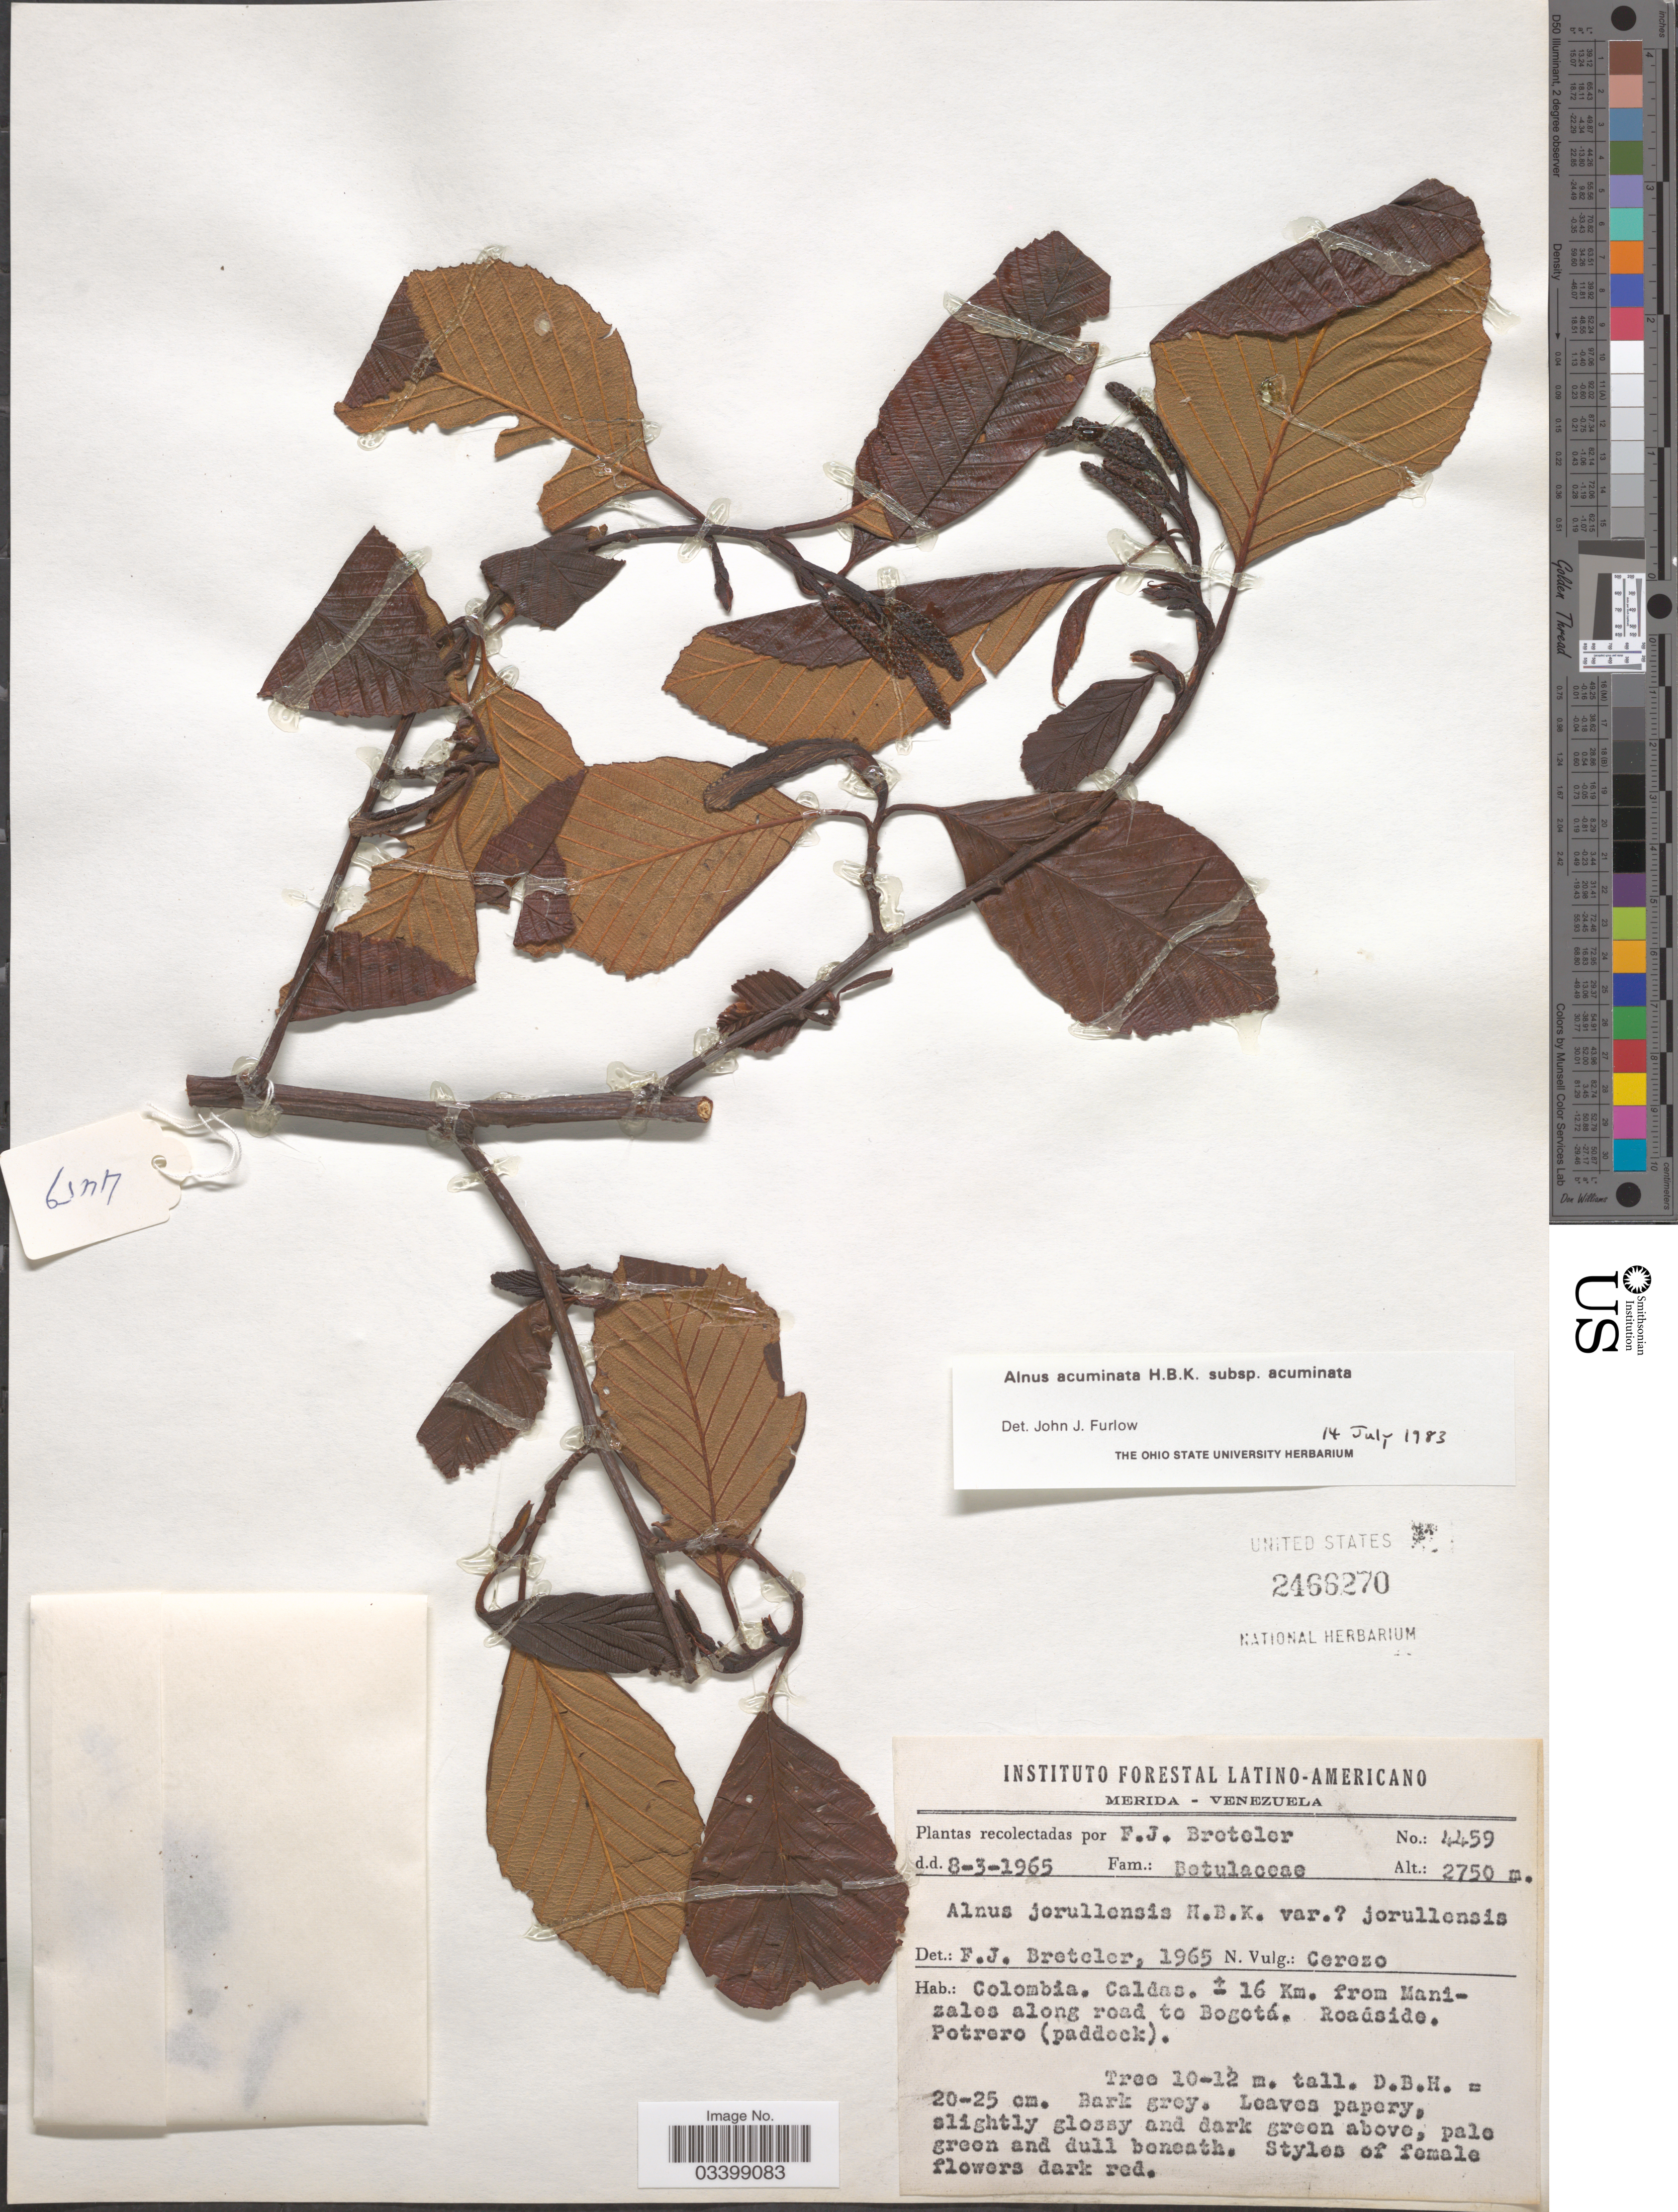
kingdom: Plantae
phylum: Tracheophyta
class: Magnoliopsida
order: Fagales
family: Betulaceae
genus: Alnus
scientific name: Alnus acuminata subsp. acuminata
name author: Kunth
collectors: F. J. Breteler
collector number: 4459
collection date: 1965-03-08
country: Colombia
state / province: Caldas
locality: ± 16 Km. from Manizales along road to Bogotá.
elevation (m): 2750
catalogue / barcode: US 2466270